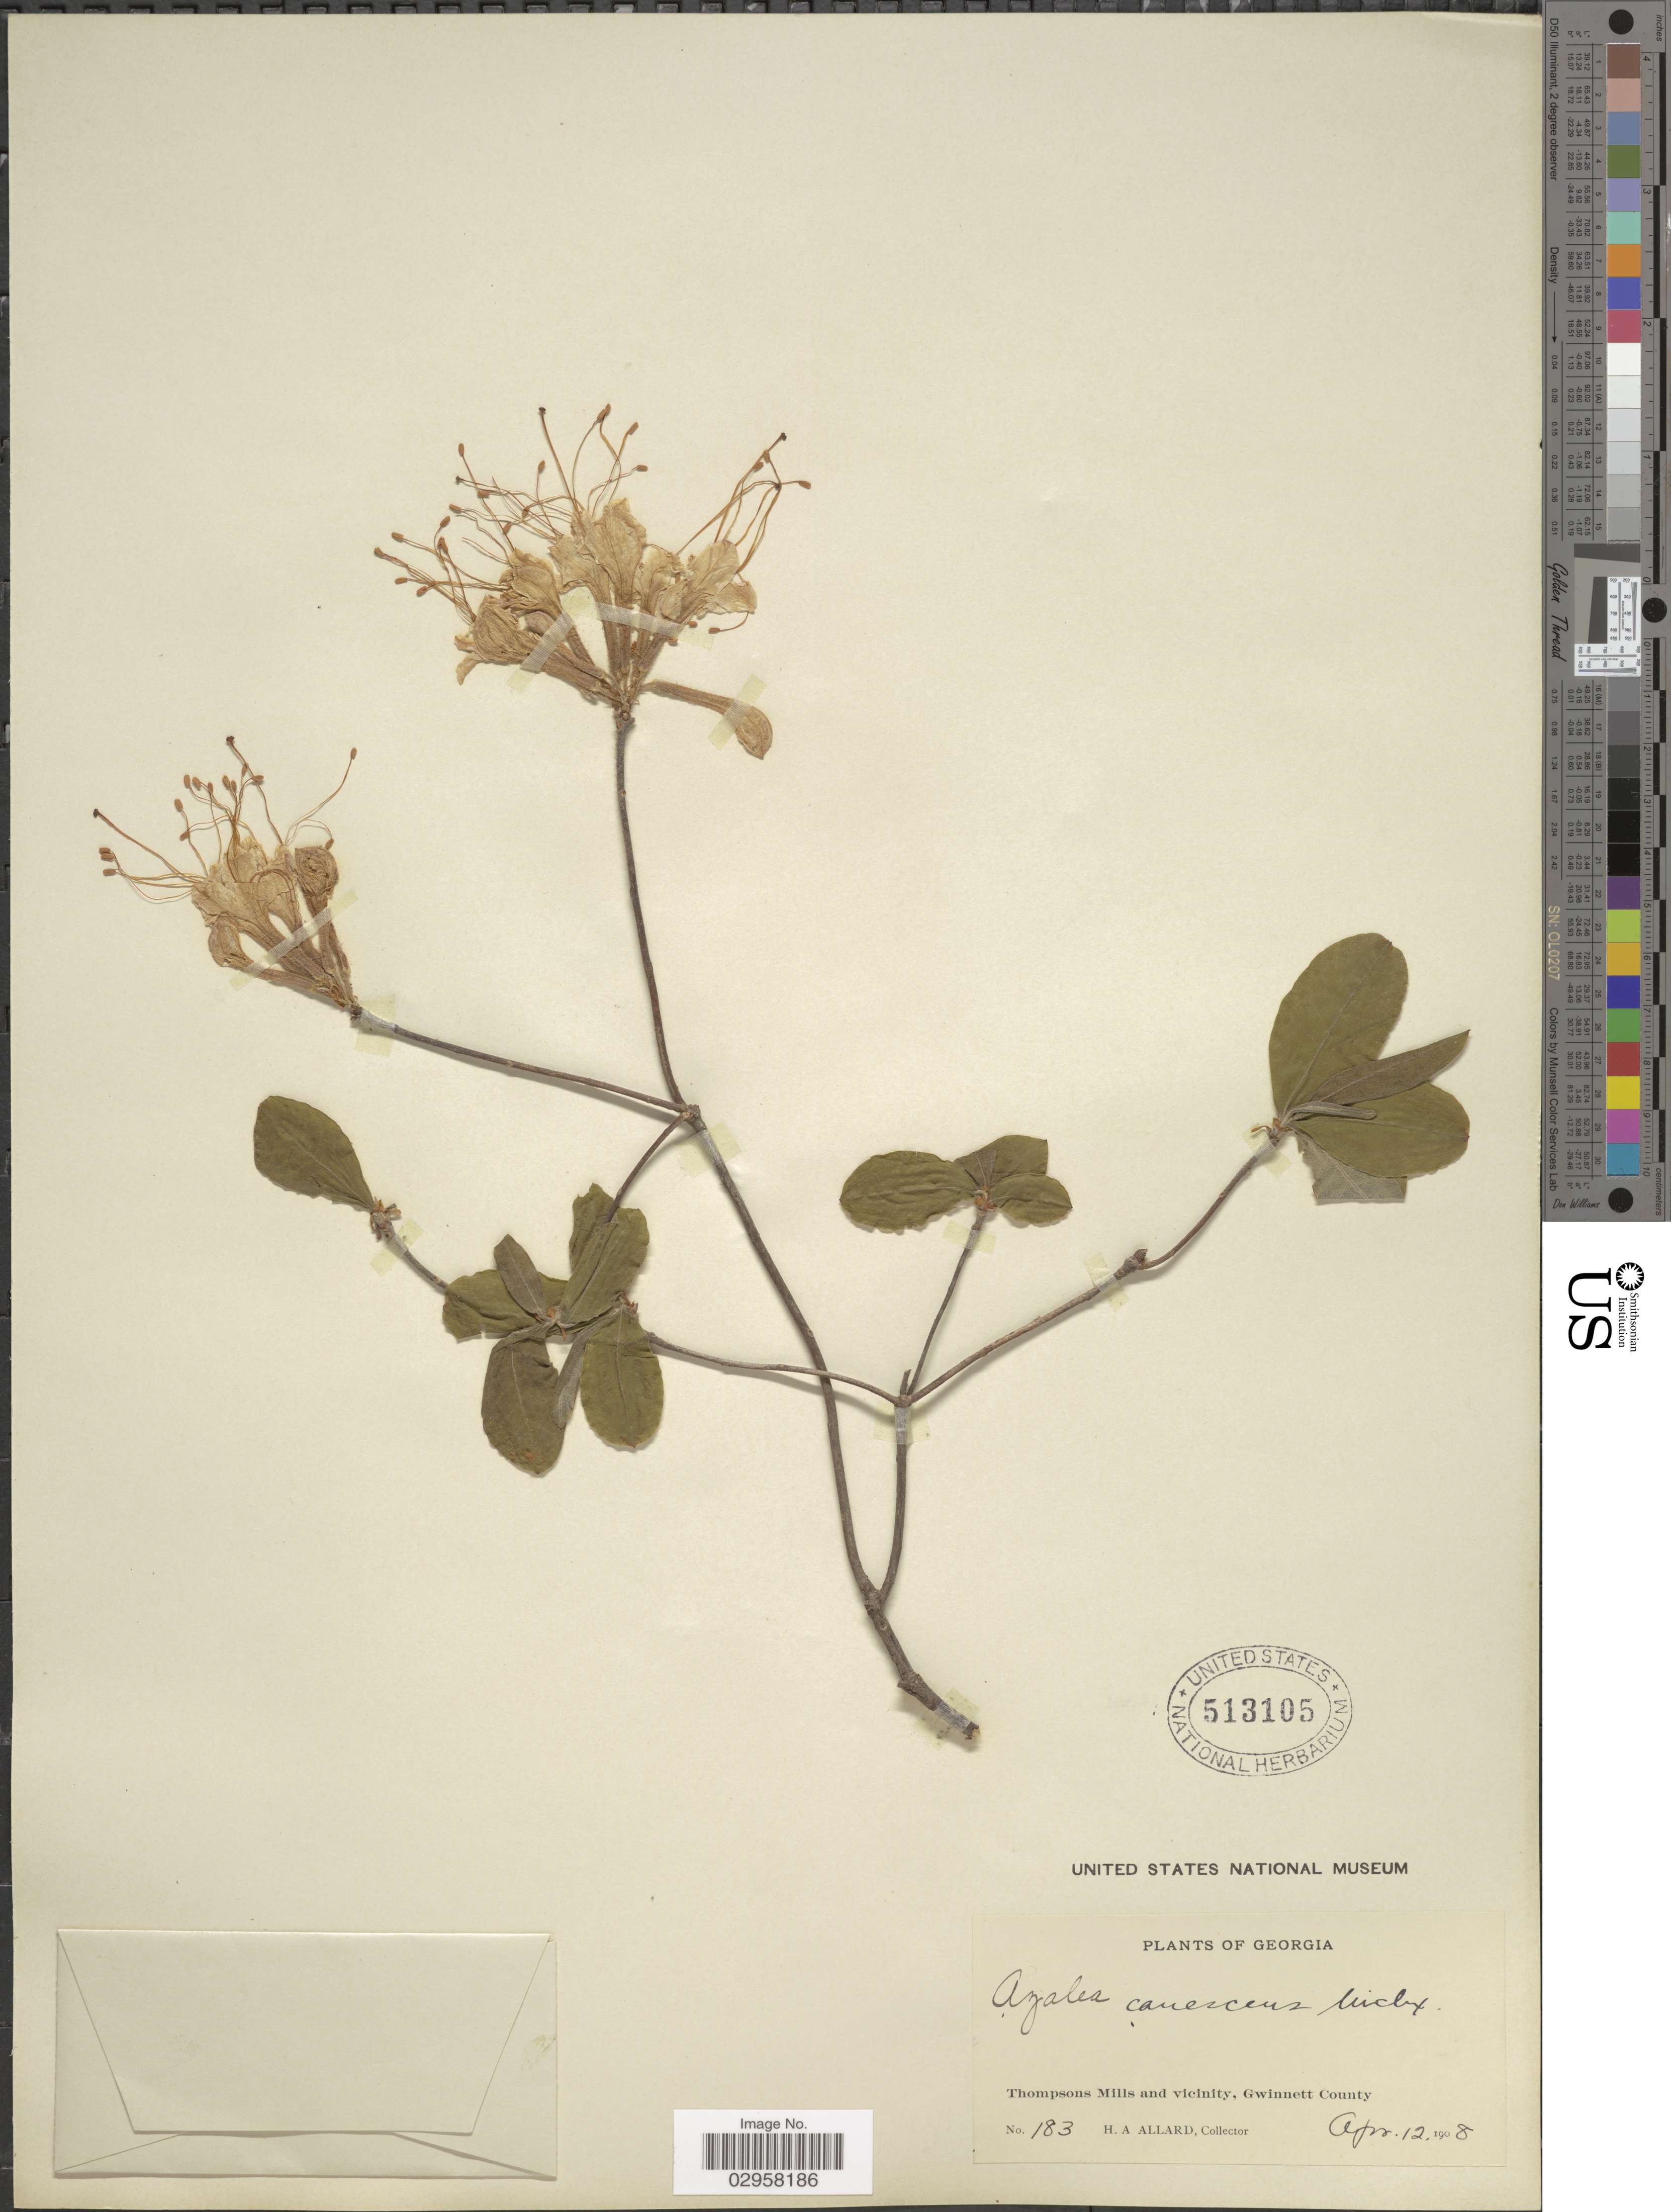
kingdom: Plantae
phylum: Tracheophyta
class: Magnoliopsida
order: Ericales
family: Ericaceae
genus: Rhododendron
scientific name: Rhododendron canescens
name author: (Michx.) Sweet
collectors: H. A. Allard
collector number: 183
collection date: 1908-04-12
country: United States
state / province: Georgia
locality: Thompsons Mills and vicinity, Gwinnett County.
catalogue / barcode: US 513105